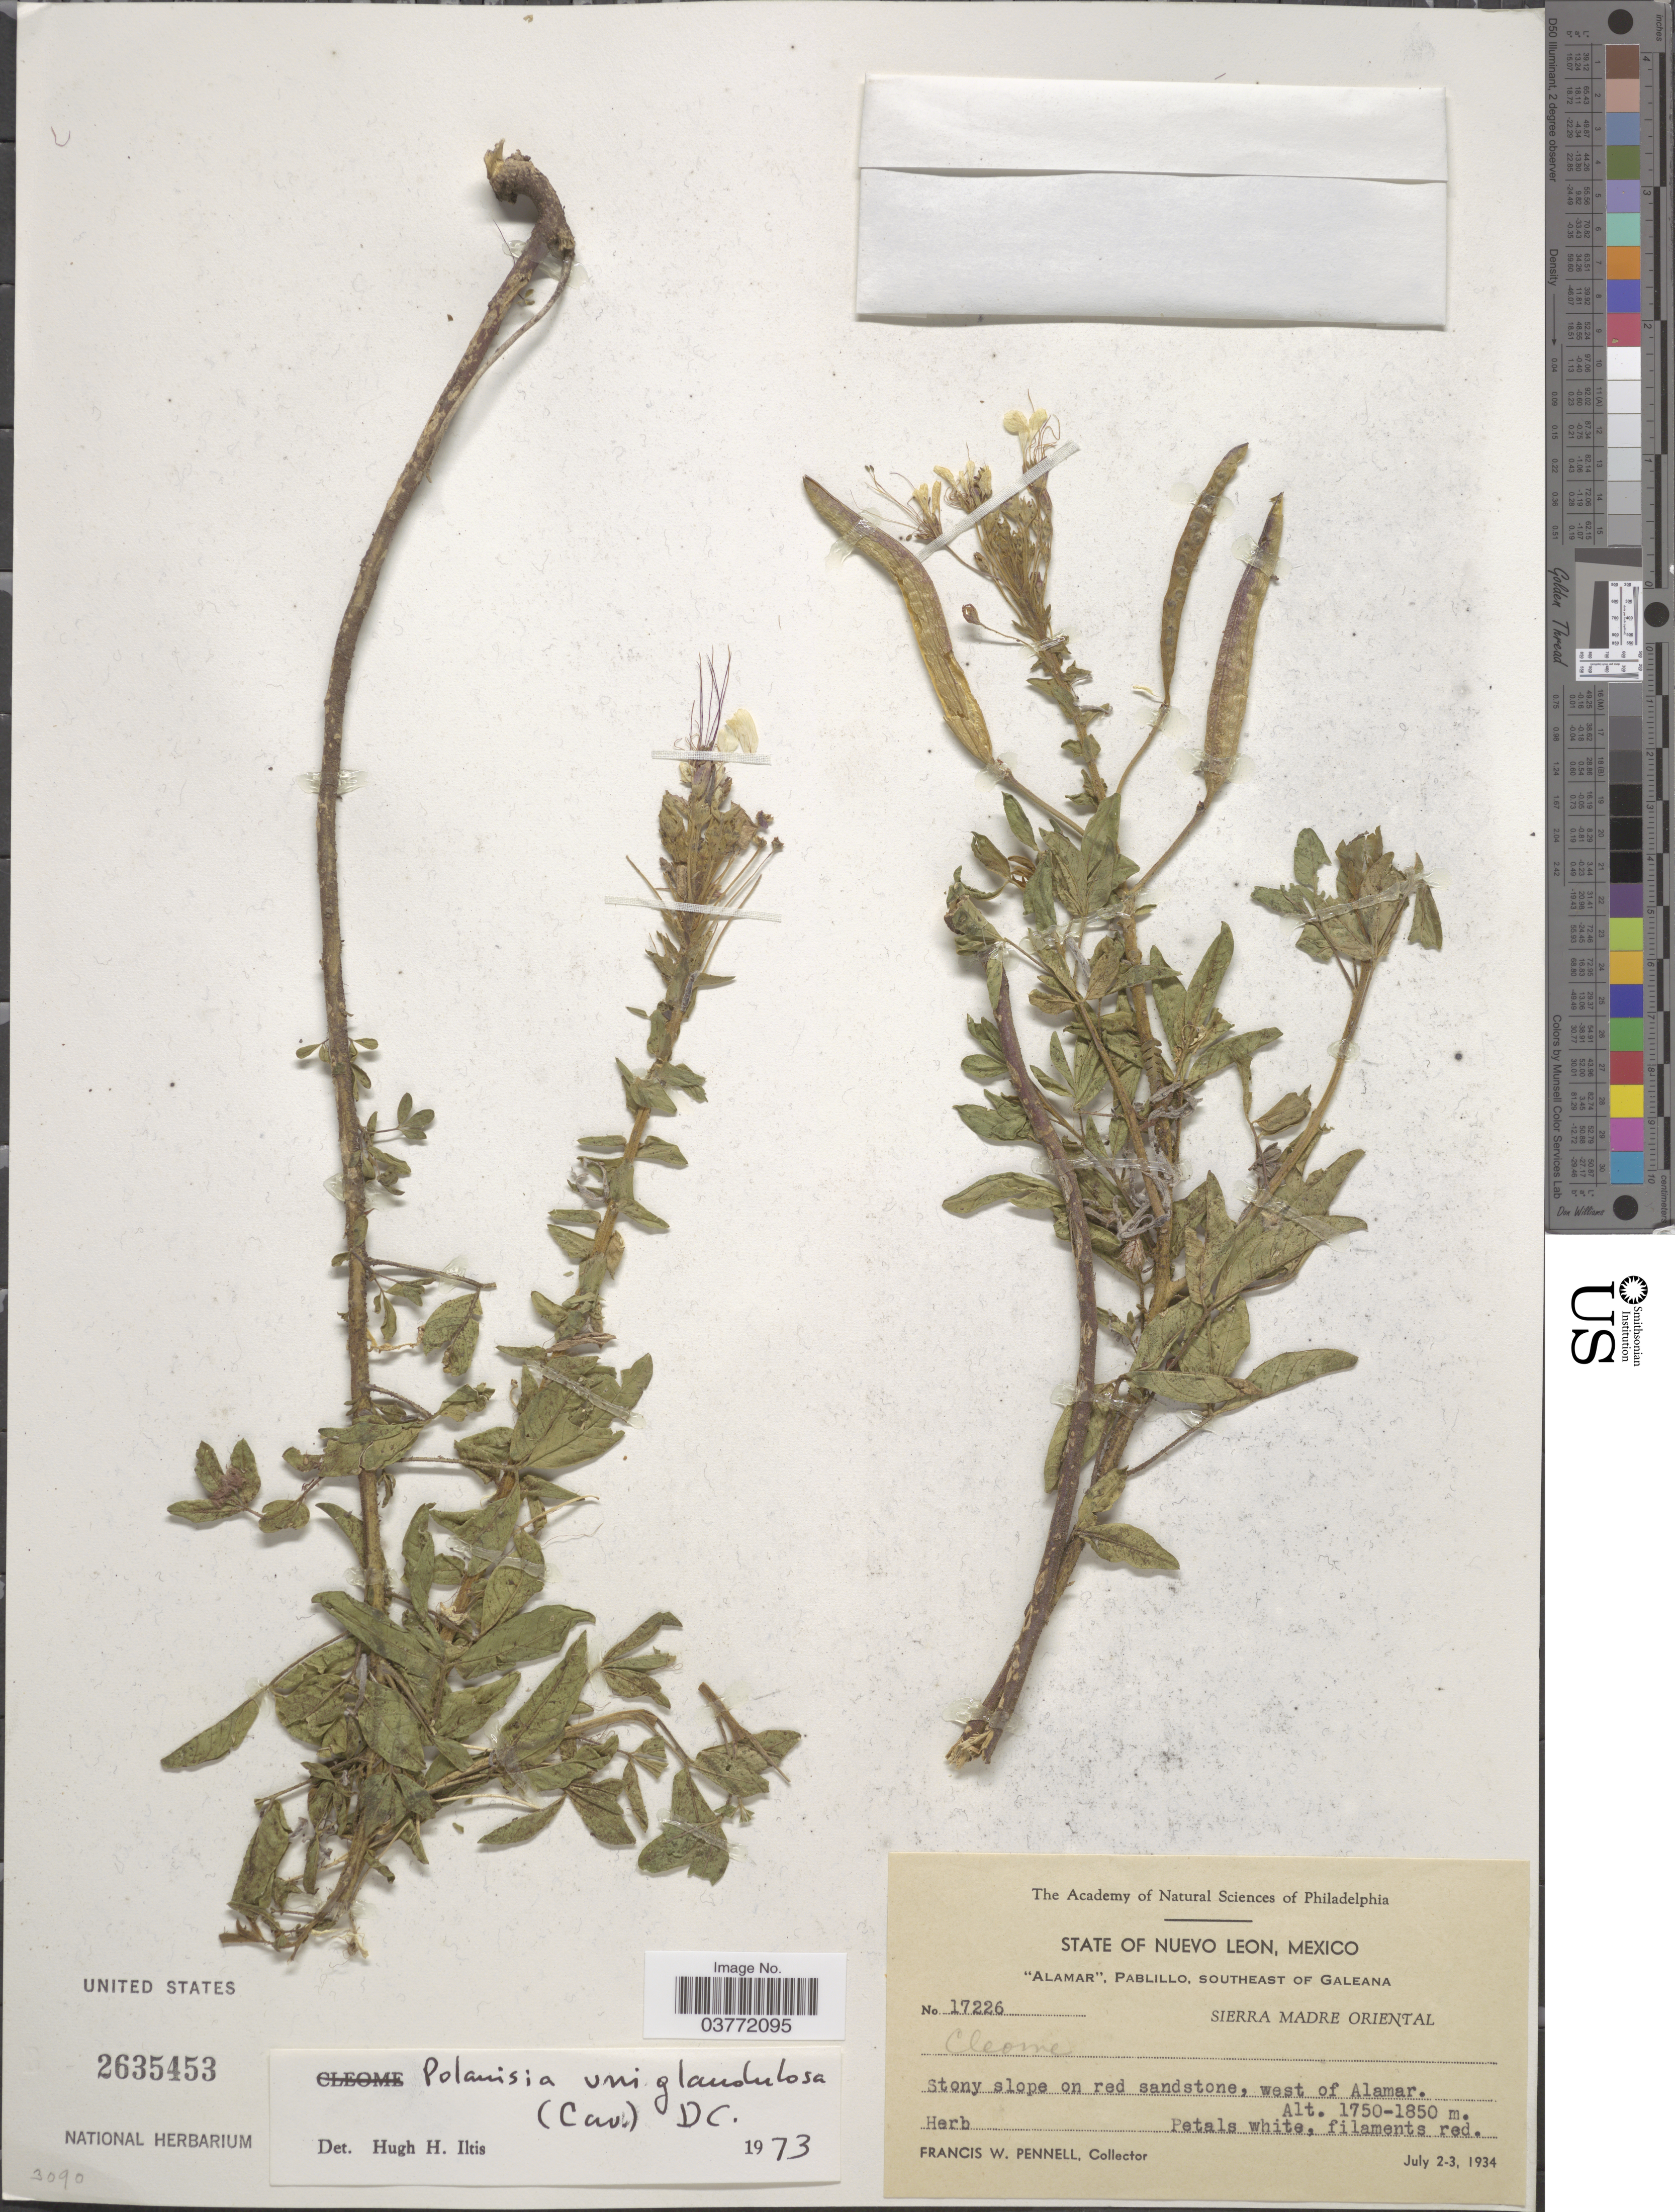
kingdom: Plantae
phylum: Tracheophyta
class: Magnoliopsida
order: Brassicales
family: Cleomaceae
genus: Polanisia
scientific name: Polanisia uniglandulosa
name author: (Cav.) DC.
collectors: F. W. Pennell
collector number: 17226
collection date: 1934-07-02/1934-07-03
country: Mexico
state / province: Nuevo León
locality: Alamar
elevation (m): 1750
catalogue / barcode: US 2635453